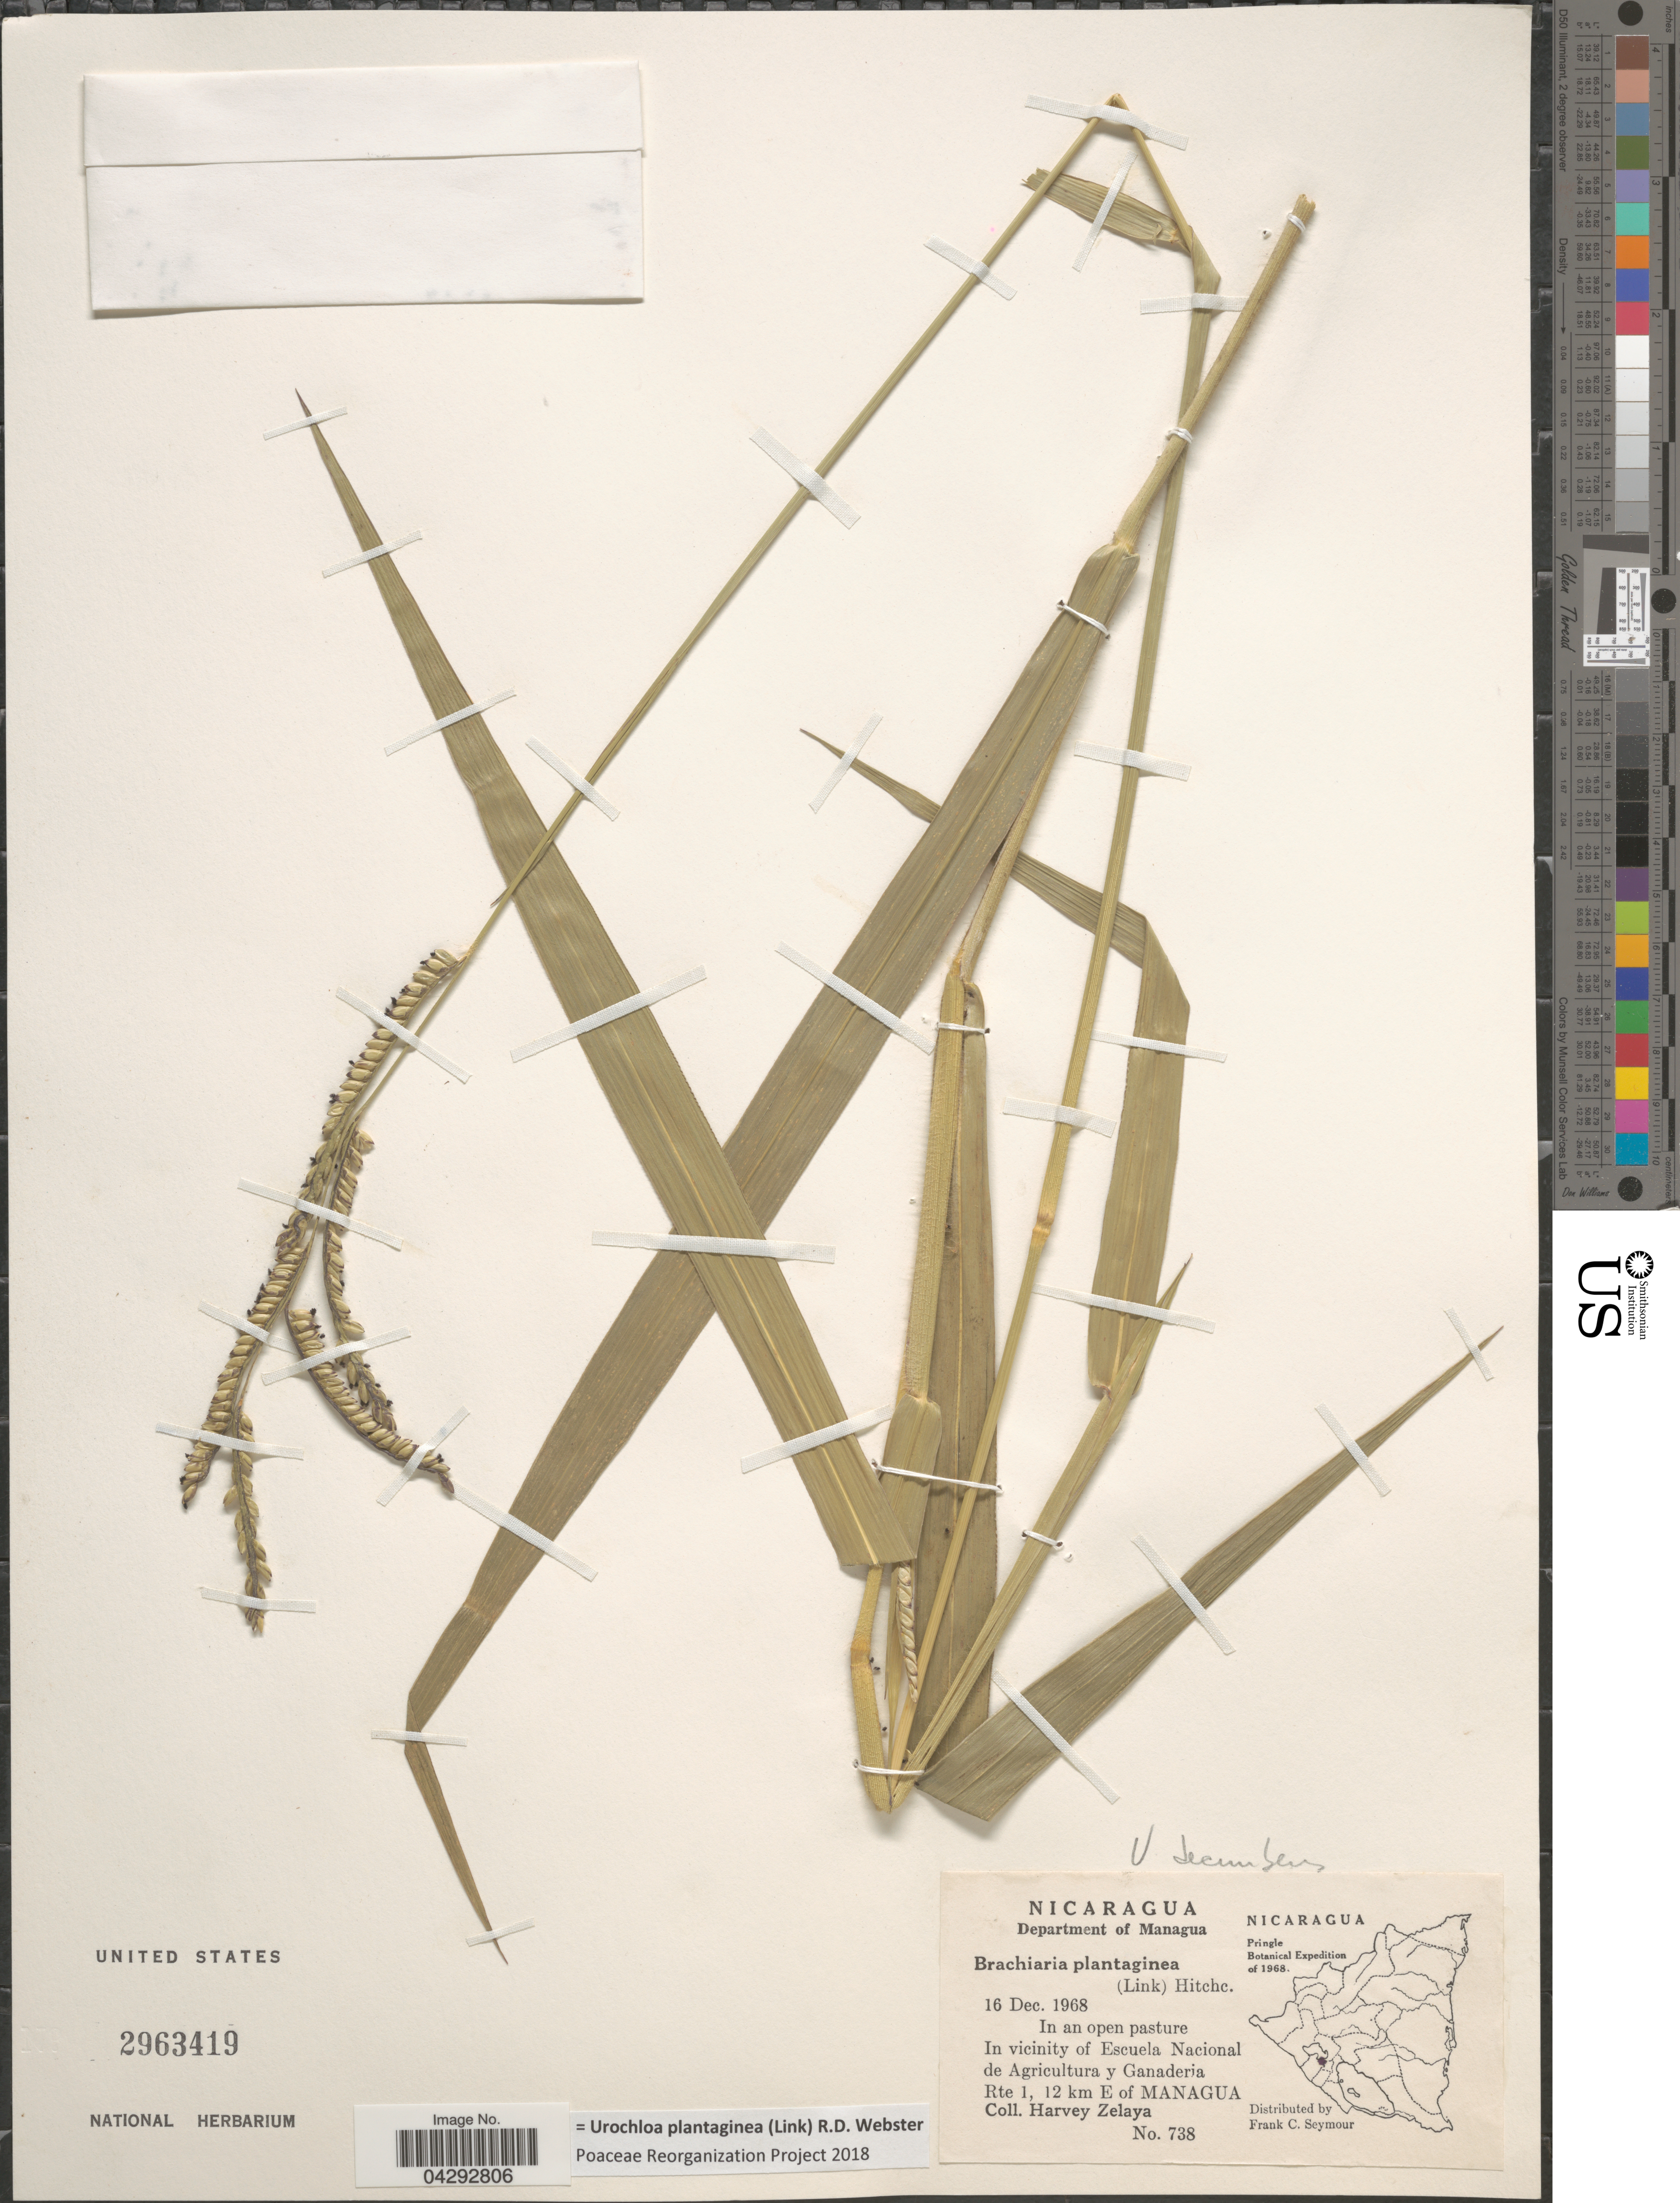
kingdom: Plantae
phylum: Tracheophyta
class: Liliopsida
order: Poales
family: Poaceae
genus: Urochloa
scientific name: Urochloa plantaginea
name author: (Link) R.D. Webster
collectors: H. Zelaya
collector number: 738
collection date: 1968-12-16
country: Nicaragua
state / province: Managua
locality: Department of Managua. In vicinity of Escuela Nacional de Agricultura y Ganaderia. Rte 1, 12 km E of Managua.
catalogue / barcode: US 2963419